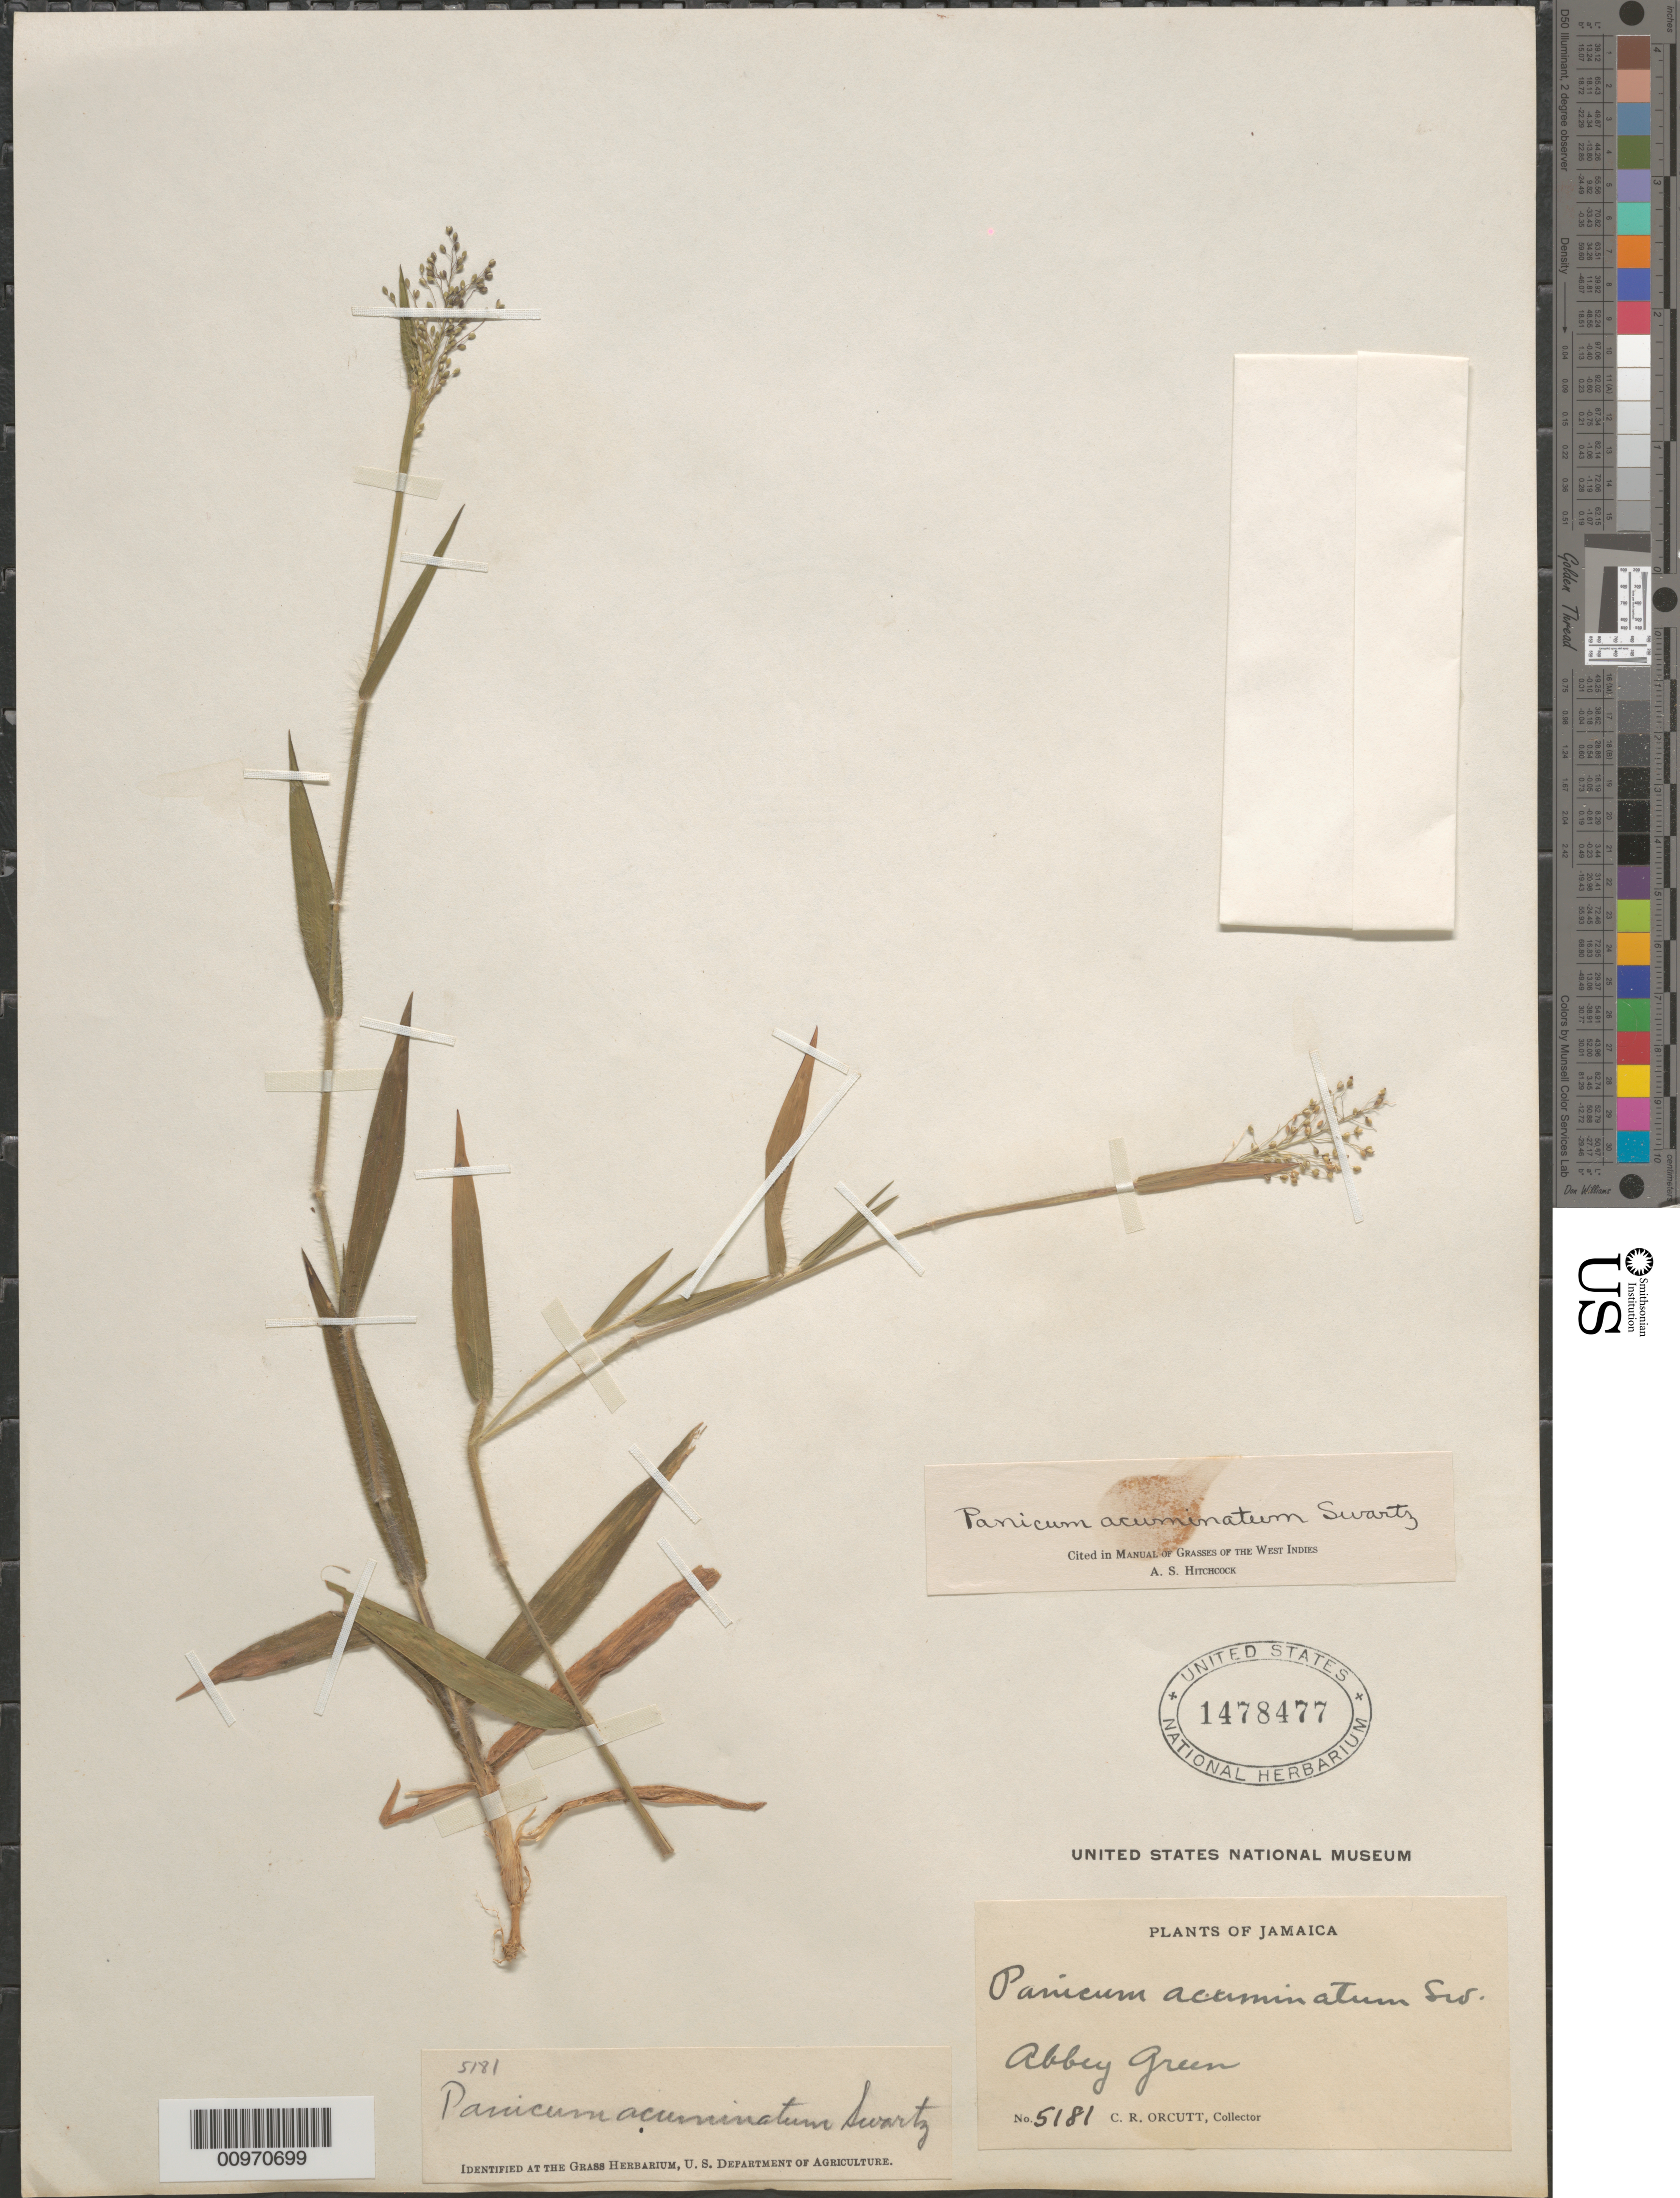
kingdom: Plantae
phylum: Tracheophyta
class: Liliopsida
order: Poales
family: Poaceae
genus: Panicum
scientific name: Panicum acuminatum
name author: Sw.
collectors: C. R. Orcutt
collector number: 5181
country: Jamaica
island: Jamaica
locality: Abbey Green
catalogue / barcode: US 1478477